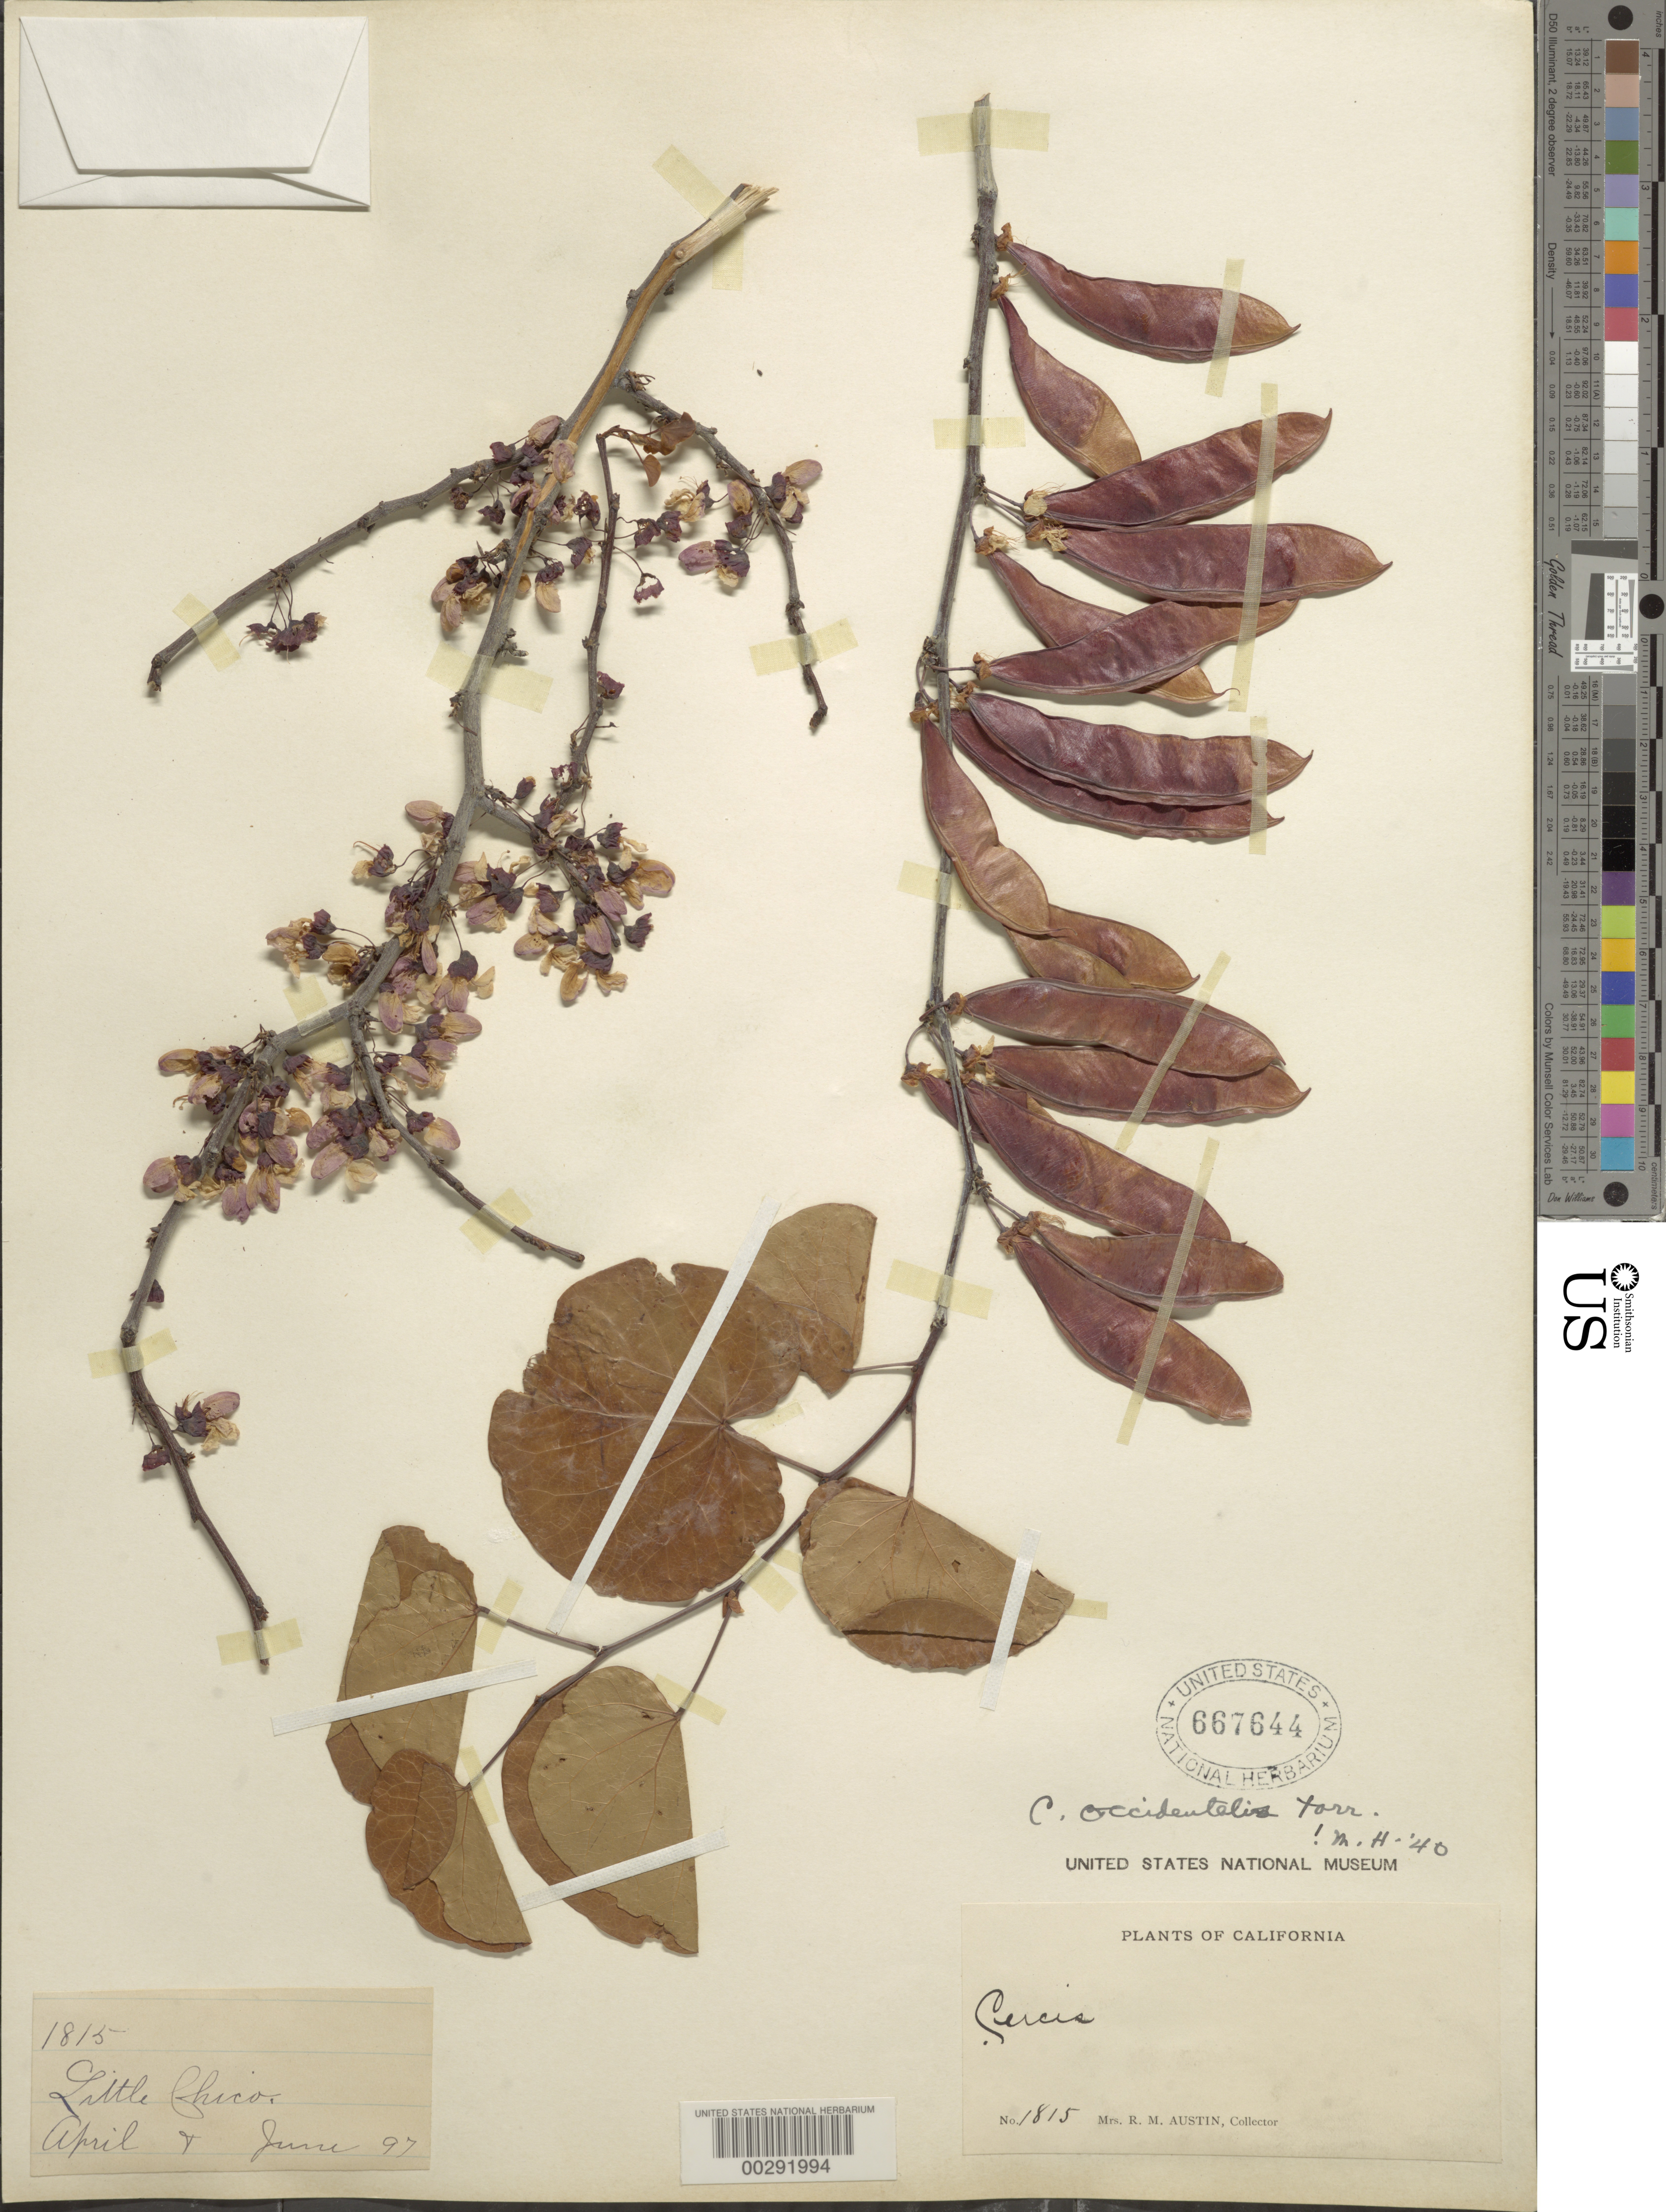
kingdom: Plantae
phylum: Tracheophyta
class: Magnoliopsida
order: Fabales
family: Fabaceae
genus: Cercis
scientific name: Cercis occidentalis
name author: Torr. ex A. Gray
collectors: R. Austin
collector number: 1815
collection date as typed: Apr 1897 to -- Jun 1897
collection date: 1897-04/1897-06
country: United States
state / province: California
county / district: Butte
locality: Little chico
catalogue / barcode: US 667644